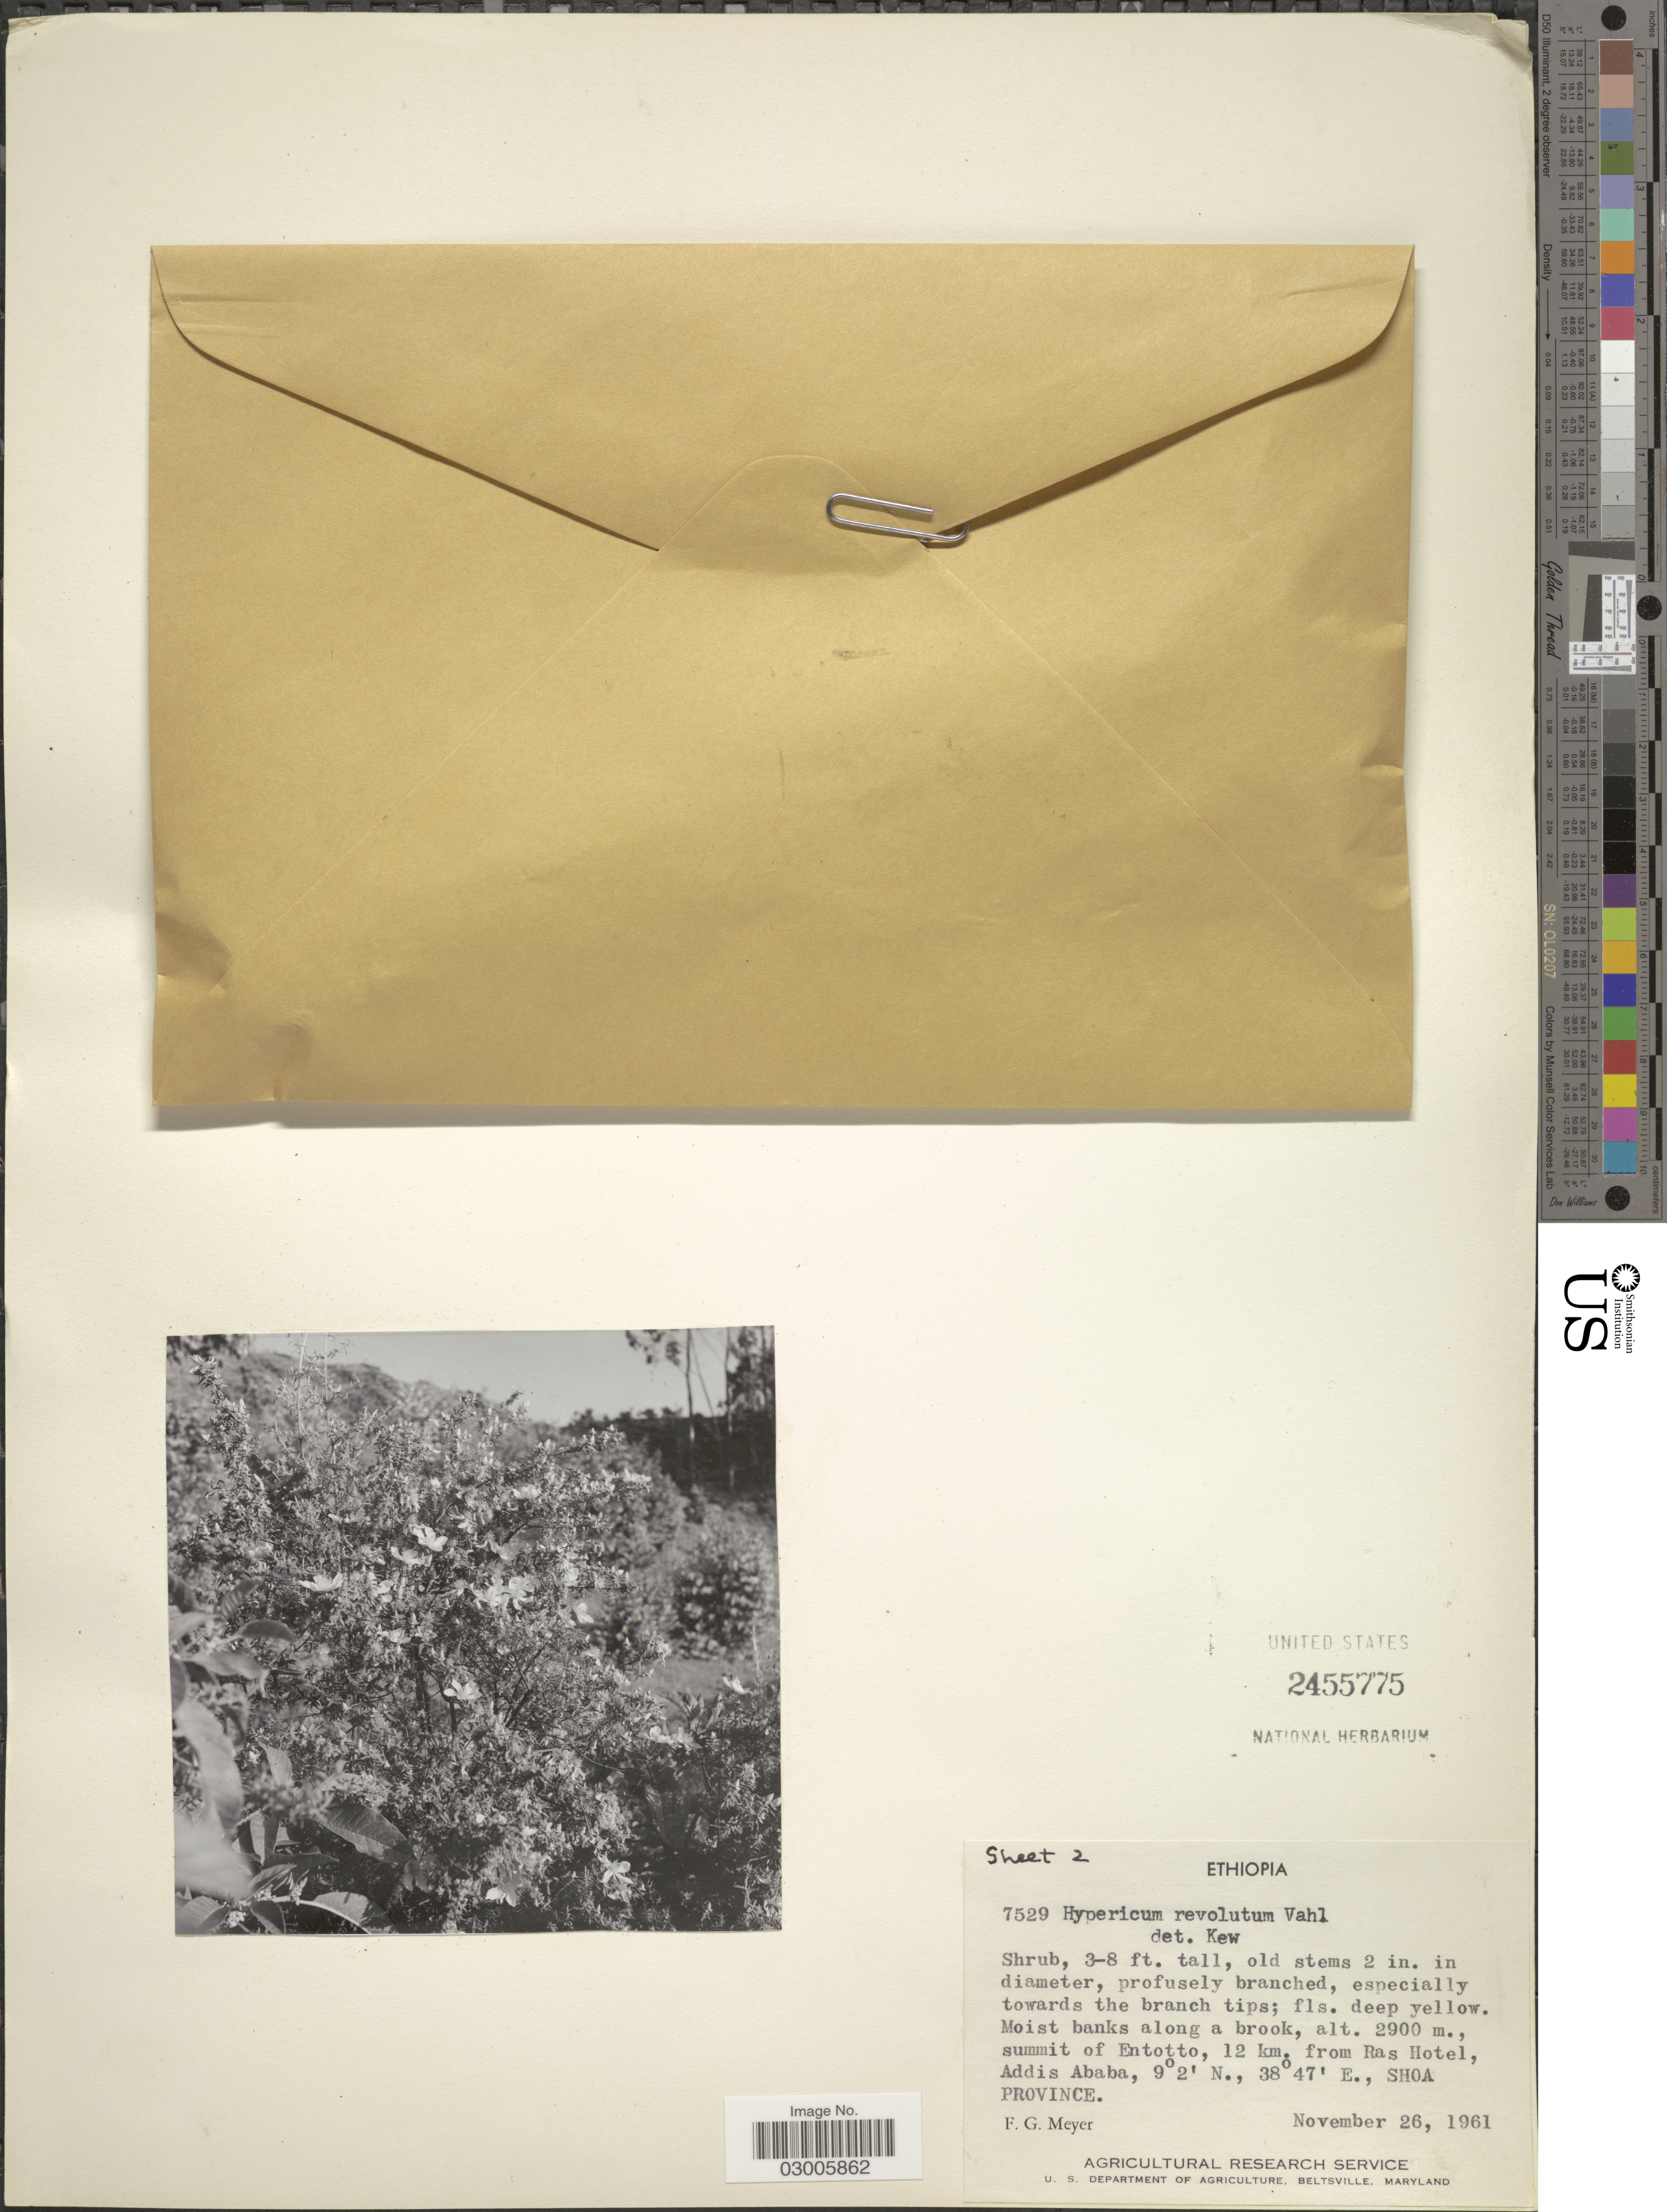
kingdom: Plantae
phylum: Tracheophyta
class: Magnoliopsida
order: Malpighiales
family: Hypericaceae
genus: Hypericum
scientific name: Hypericum revolutum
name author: Vahl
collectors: F. G. Meyer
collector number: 7529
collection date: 1961-11-26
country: Ethiopia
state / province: Addis Ababa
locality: Summit of Entotto, 12 km. from Ras Hotel, Addis Ababa, Shoa Province.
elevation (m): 2900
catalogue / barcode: US 2455775